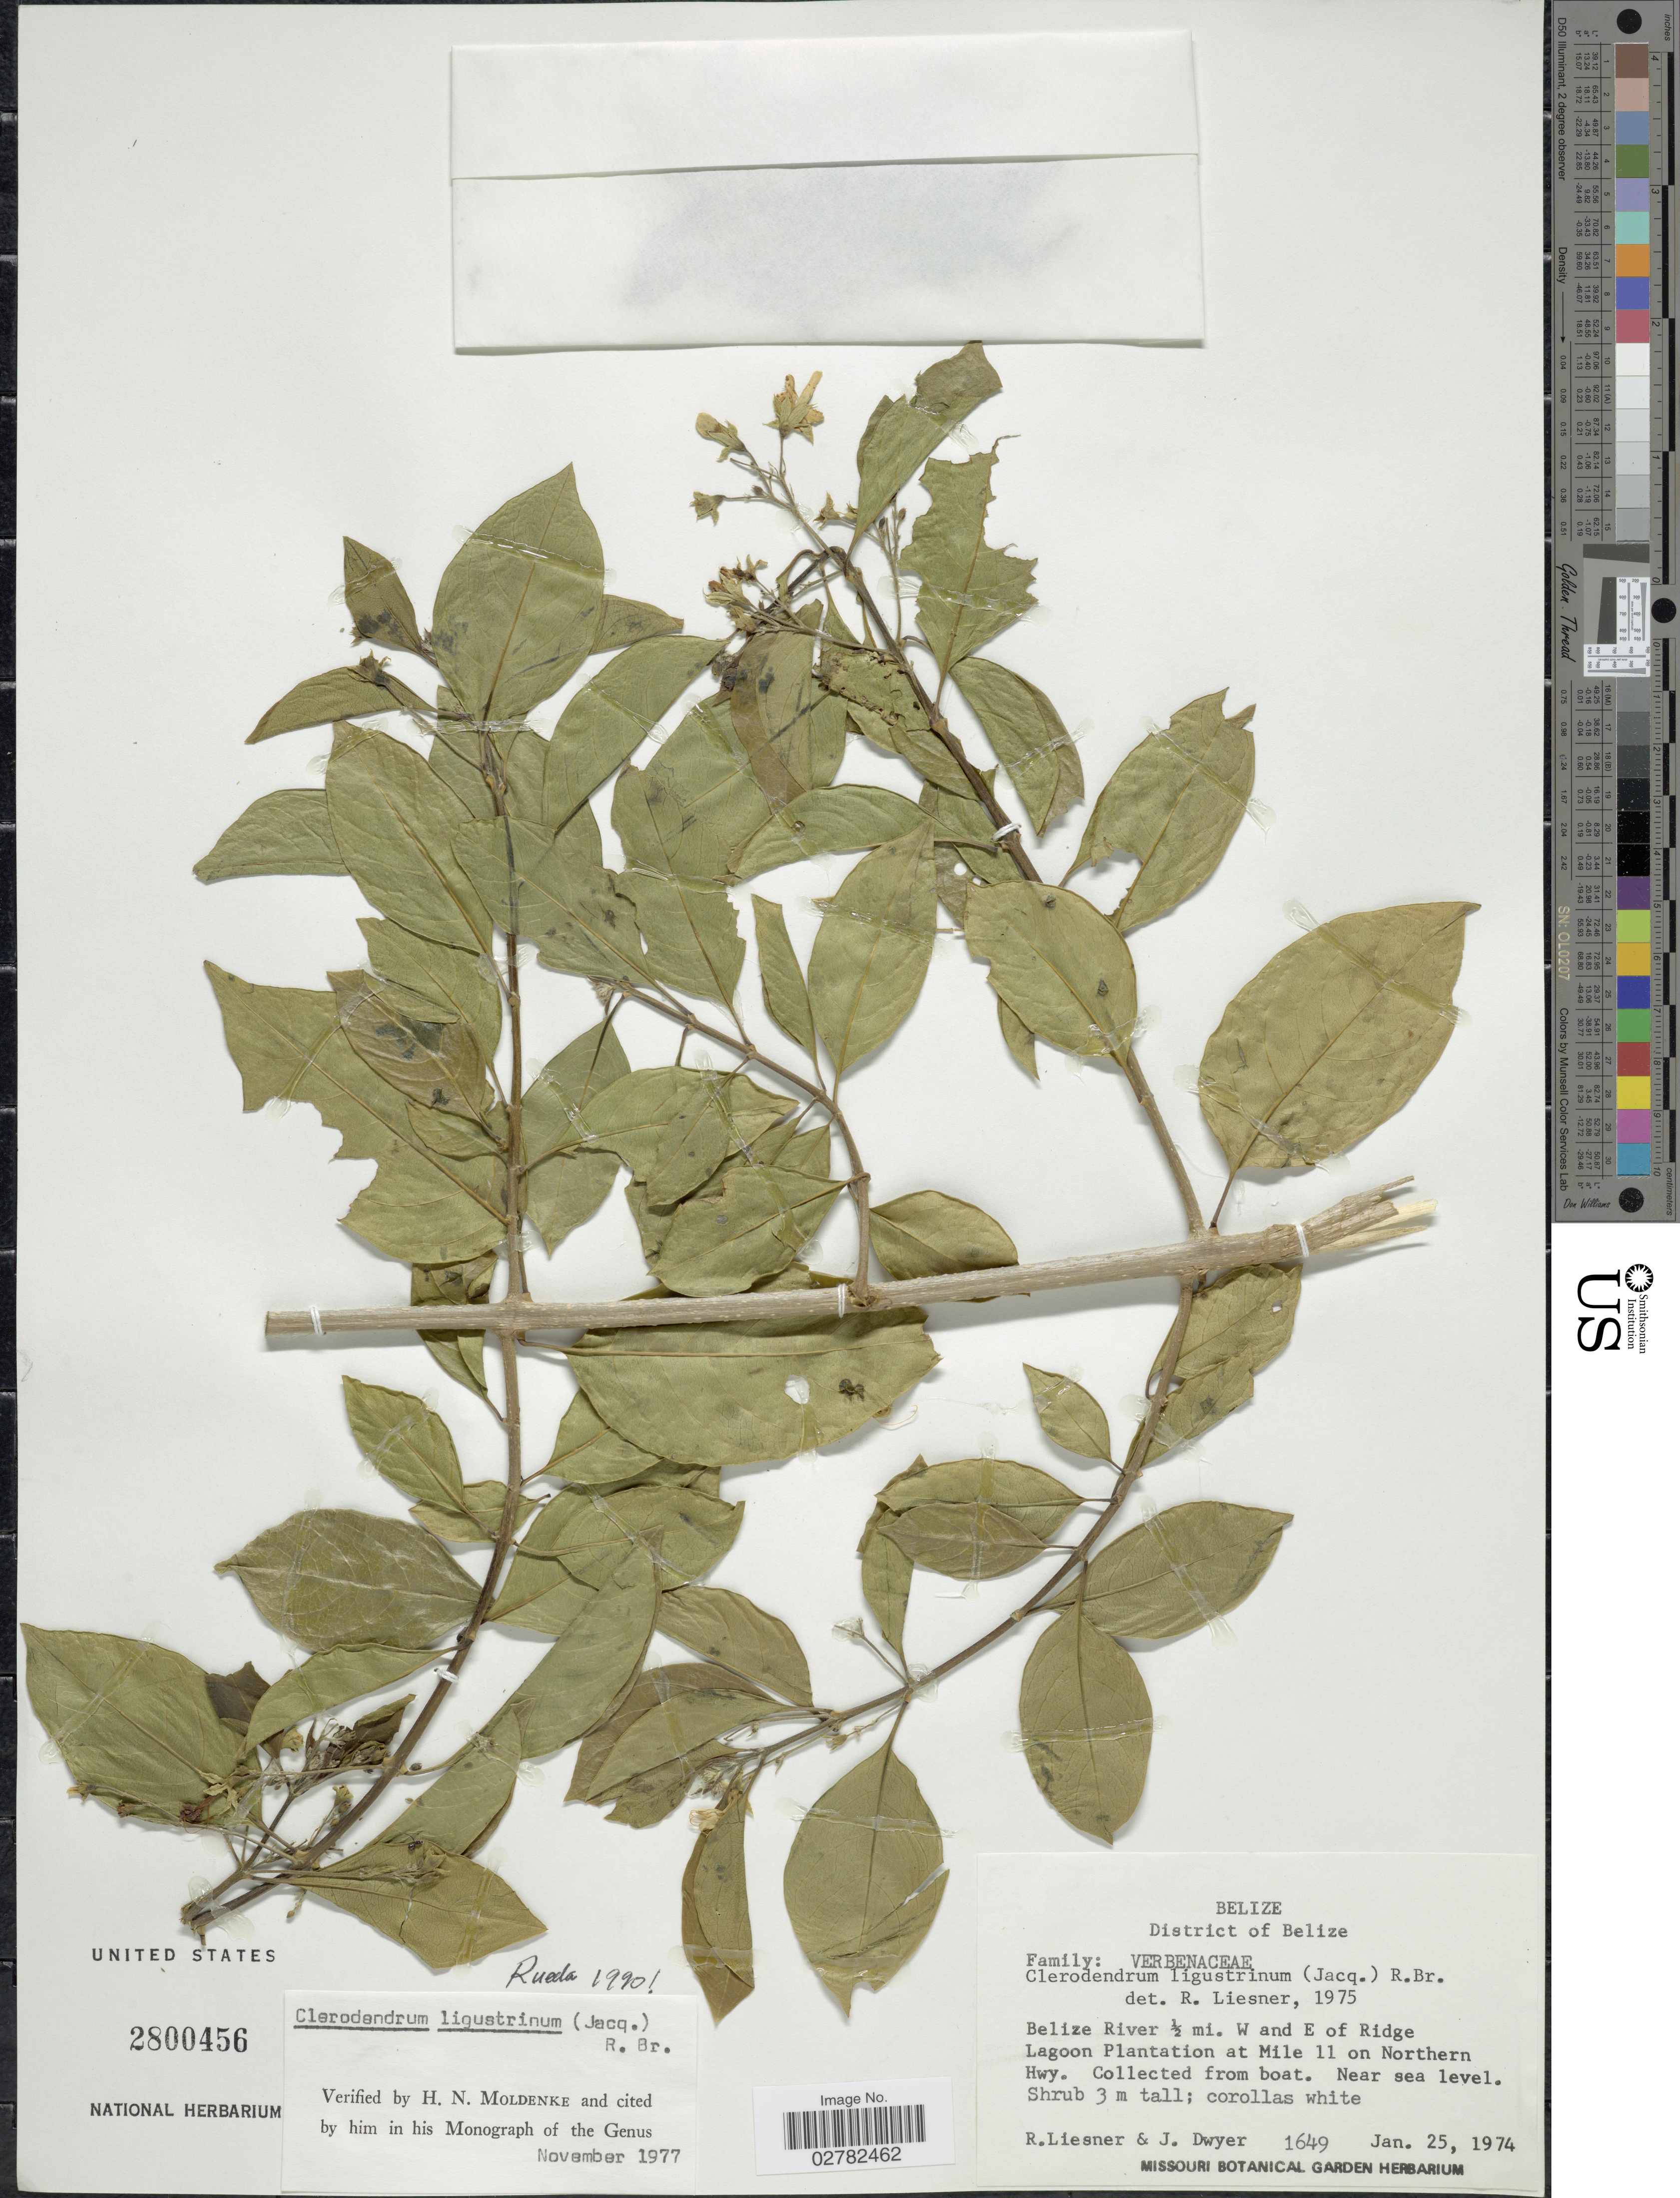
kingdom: Plantae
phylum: Tracheophyta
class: Magnoliopsida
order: Lamiales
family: Lamiaceae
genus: Clerodendrum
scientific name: Clerodendrum ligustrinum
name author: (Jacq.) R. Br.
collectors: R. L. Liesner & J. Dwyer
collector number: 1649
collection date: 1974-01-25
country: Belize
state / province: Belize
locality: District of Belize, Belize River ½ mi. W and E of Ridge Lagoon Plantation at Mile 11 on Northern Hwy.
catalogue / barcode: US 2800456